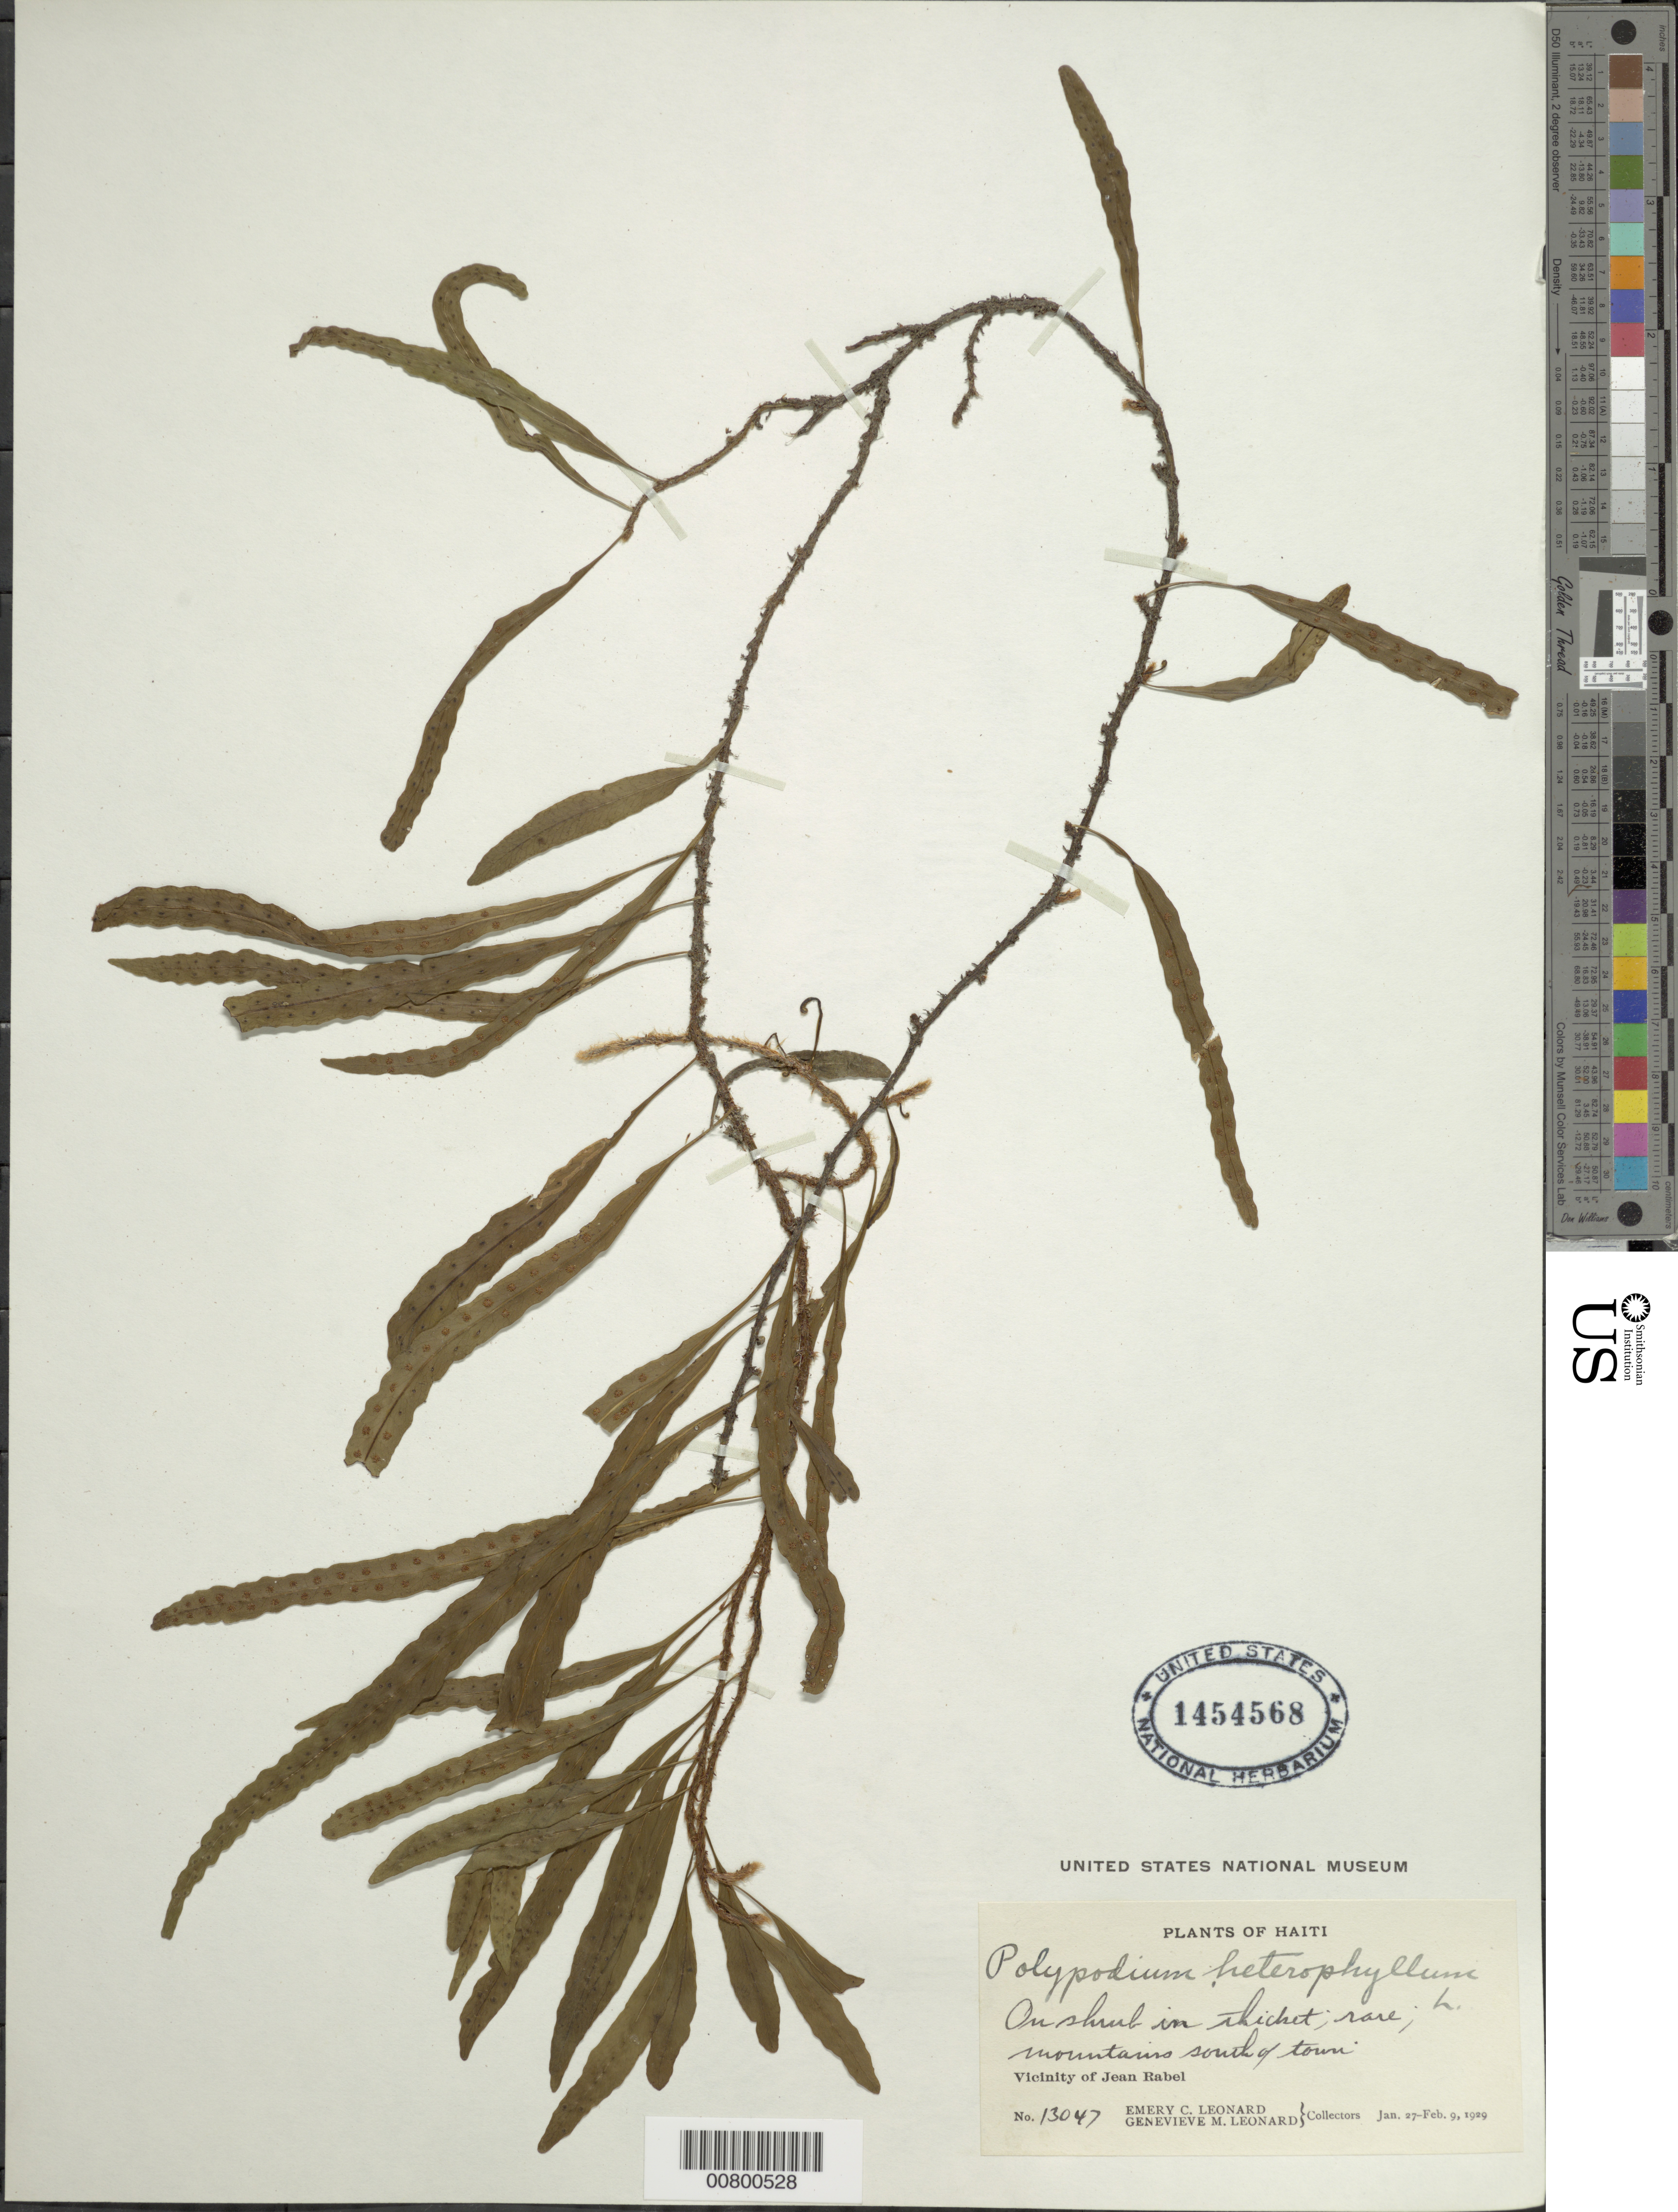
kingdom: Plantae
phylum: Tracheophyta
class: Polypodiopsida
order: Polypodiales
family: Polypodiaceae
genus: Microgramma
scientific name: Microgramma heterophylla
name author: (L.) Wherry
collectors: E. C. Leonard & G. M. Leonard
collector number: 13047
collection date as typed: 27 Feb 1929 to 09 Feb 1929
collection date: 1929-02-09/1929-02-27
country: Haiti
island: Hispaniola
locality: Jean Rabel, S of town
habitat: Mountains, thicket, on shrub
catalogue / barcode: US 1454568